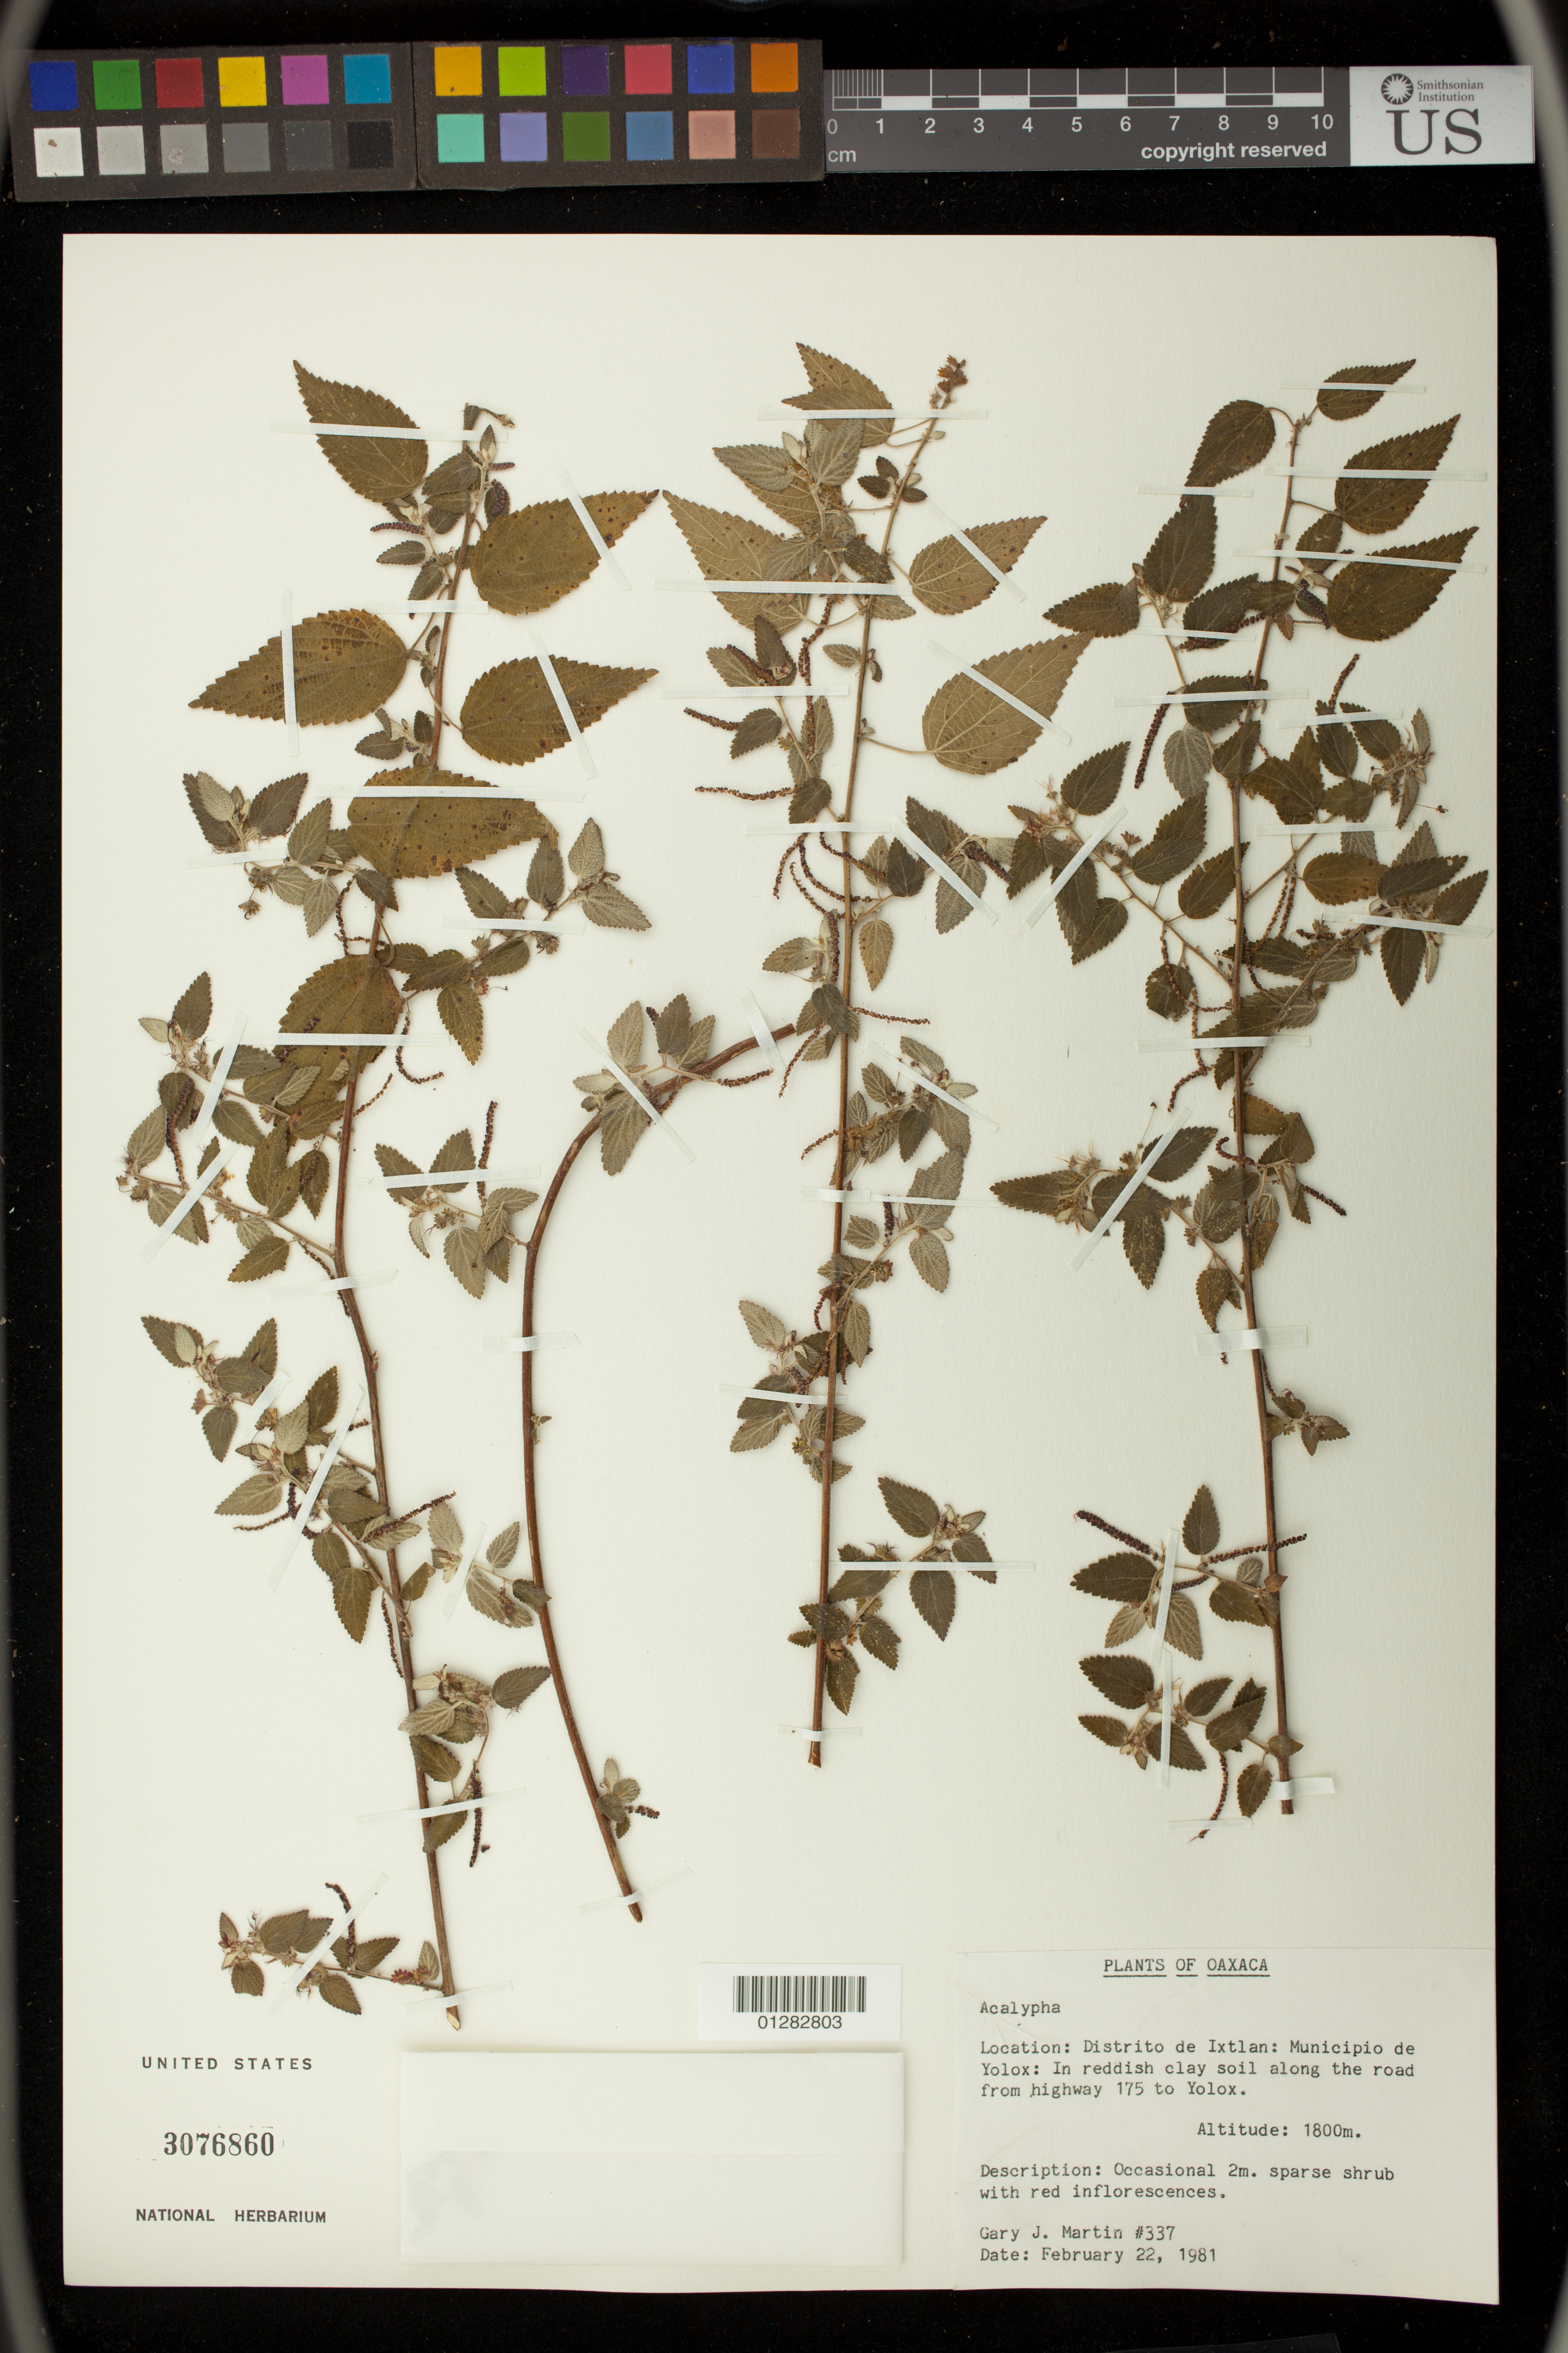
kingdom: Plantae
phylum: Tracheophyta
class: Magnoliopsida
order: Malpighiales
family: Euphorbiaceae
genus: Acalypha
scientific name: Acalypha sp.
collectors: G. J. Martin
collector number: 337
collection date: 1981-02-22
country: Mexico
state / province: Michoacán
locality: Distrito de Ixtlan: Municipio de Yolox, Highway 175 to Yolox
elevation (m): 549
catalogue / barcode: US 3076860